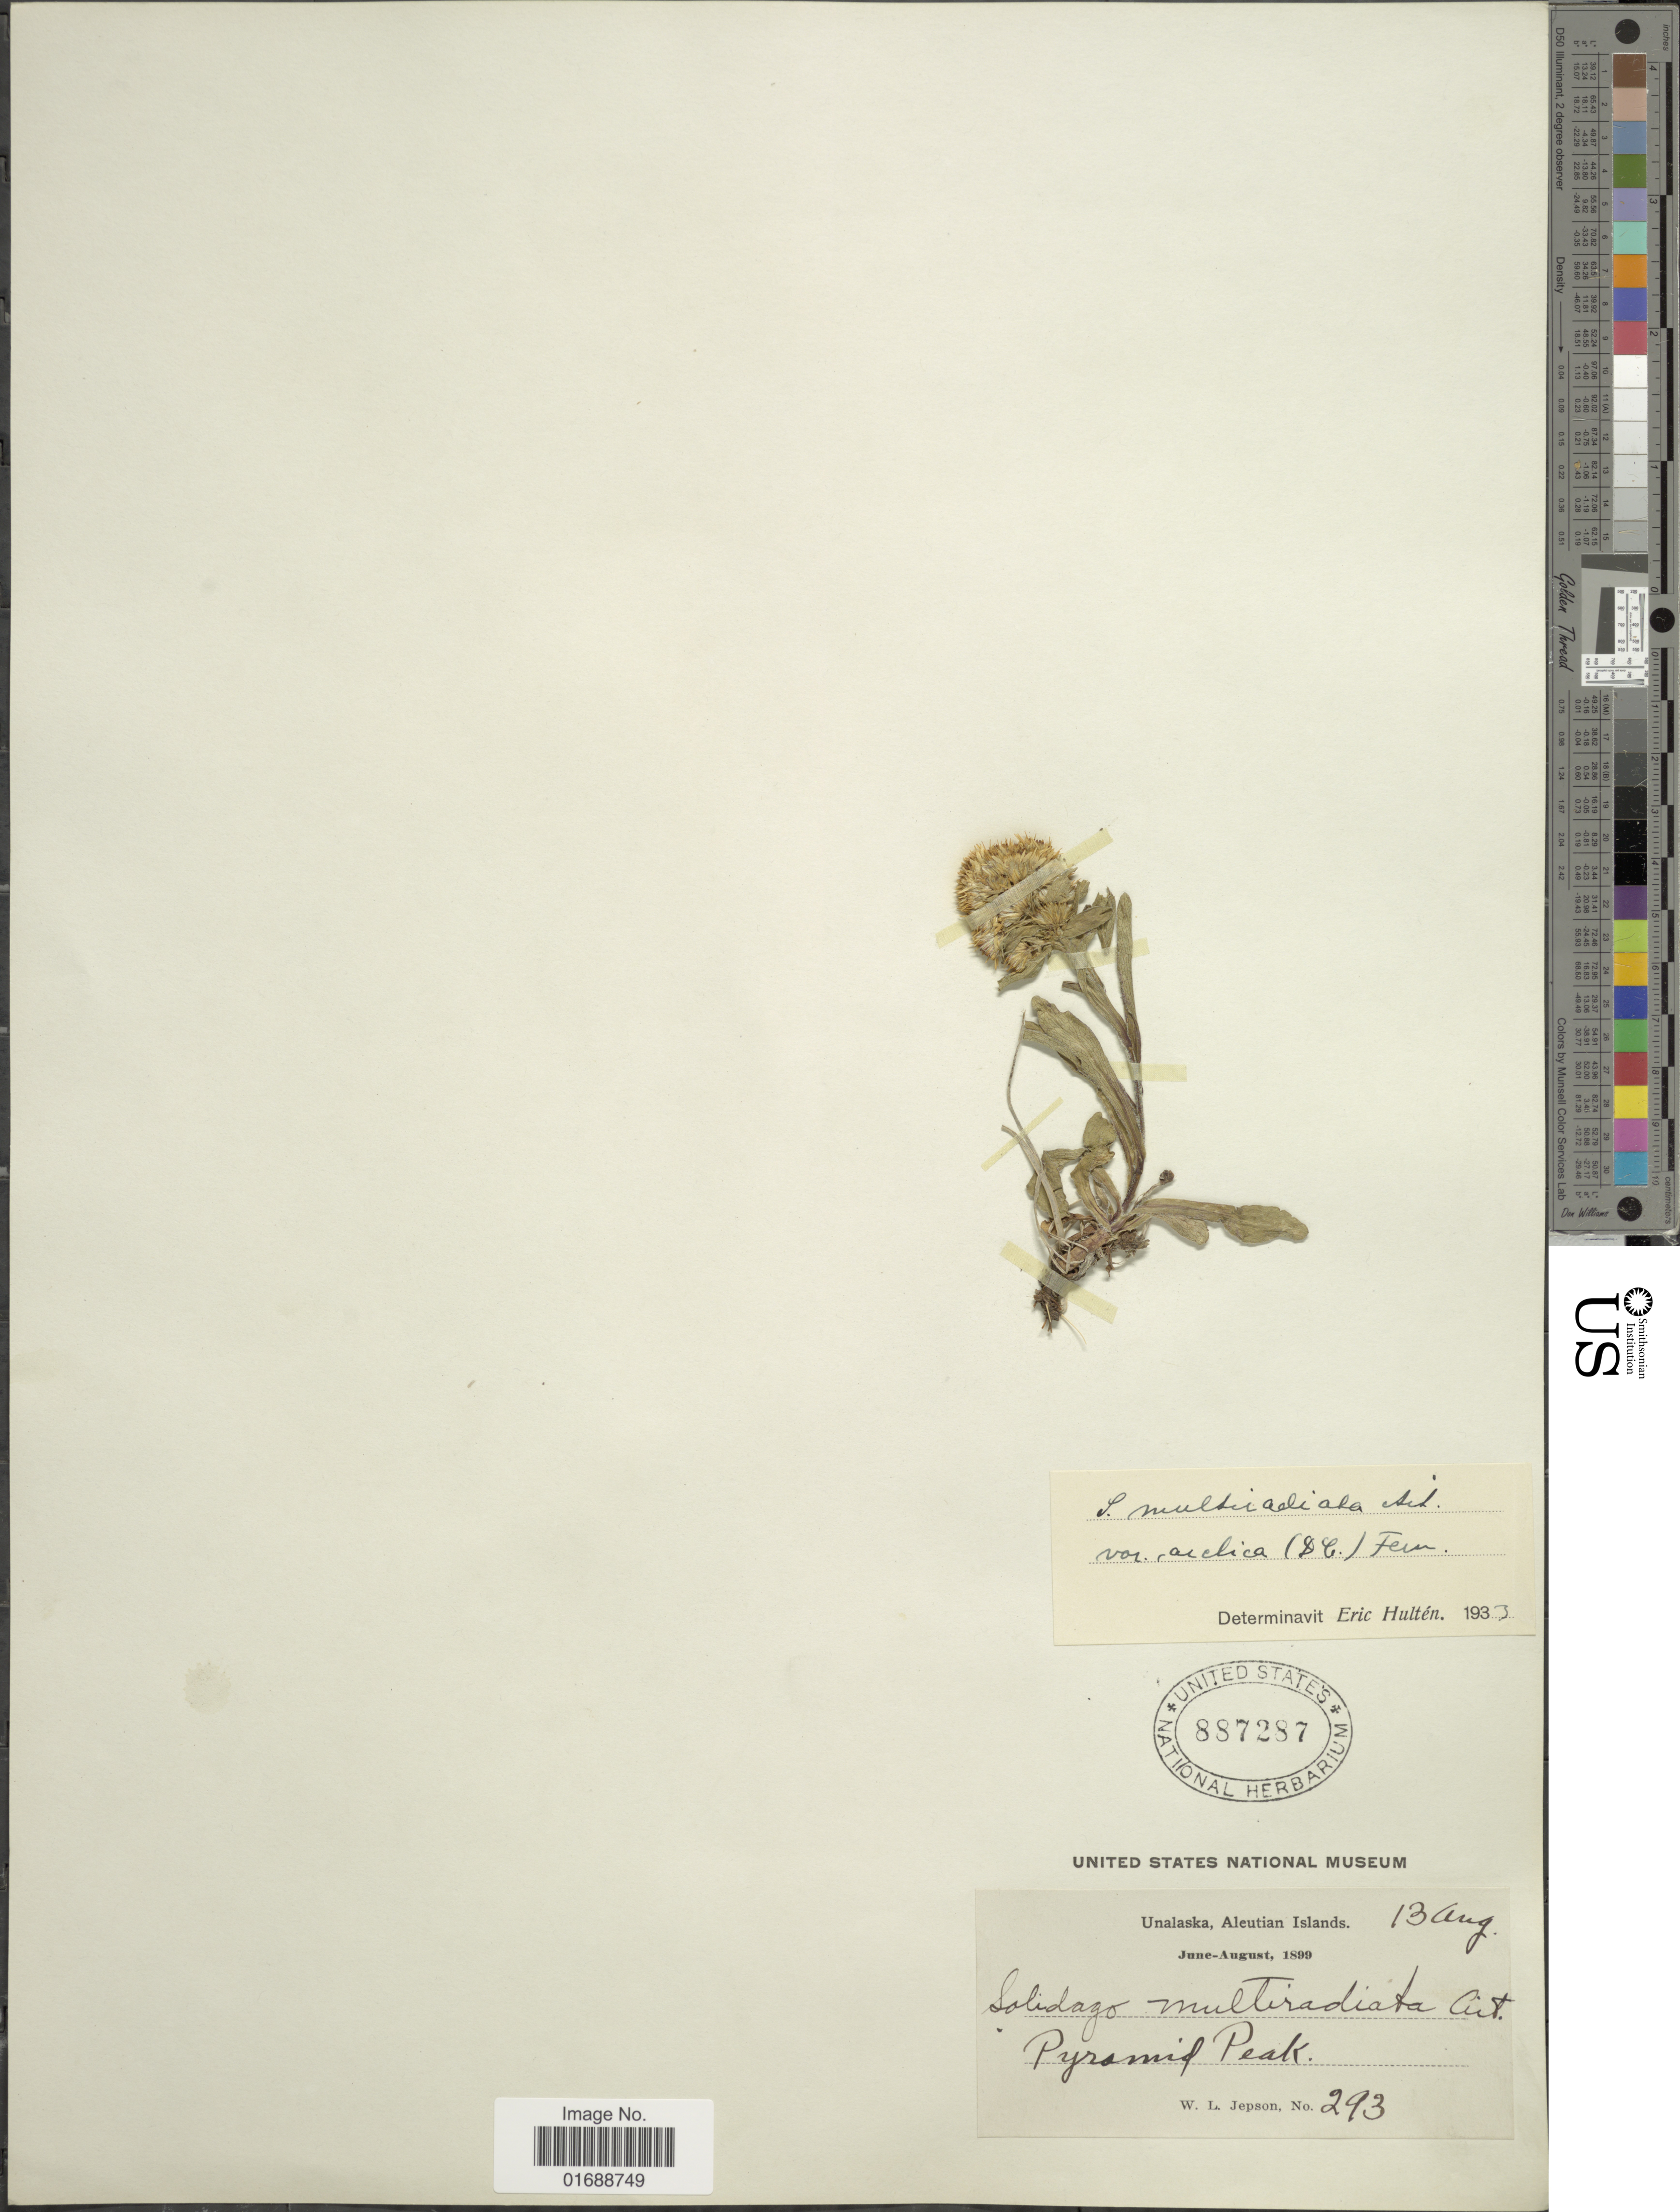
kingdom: Plantae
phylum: Tracheophyta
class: Magnoliopsida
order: Asterales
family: Asteraceae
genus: Solidago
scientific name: Solidago multiradiata var. arctica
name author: (DC.) Fernald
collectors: W. L. Jepson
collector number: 293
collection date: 1899-08-13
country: United States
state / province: Alaska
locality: Unalaska, Aleutian Islands, Pyramid Peak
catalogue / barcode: US 887287